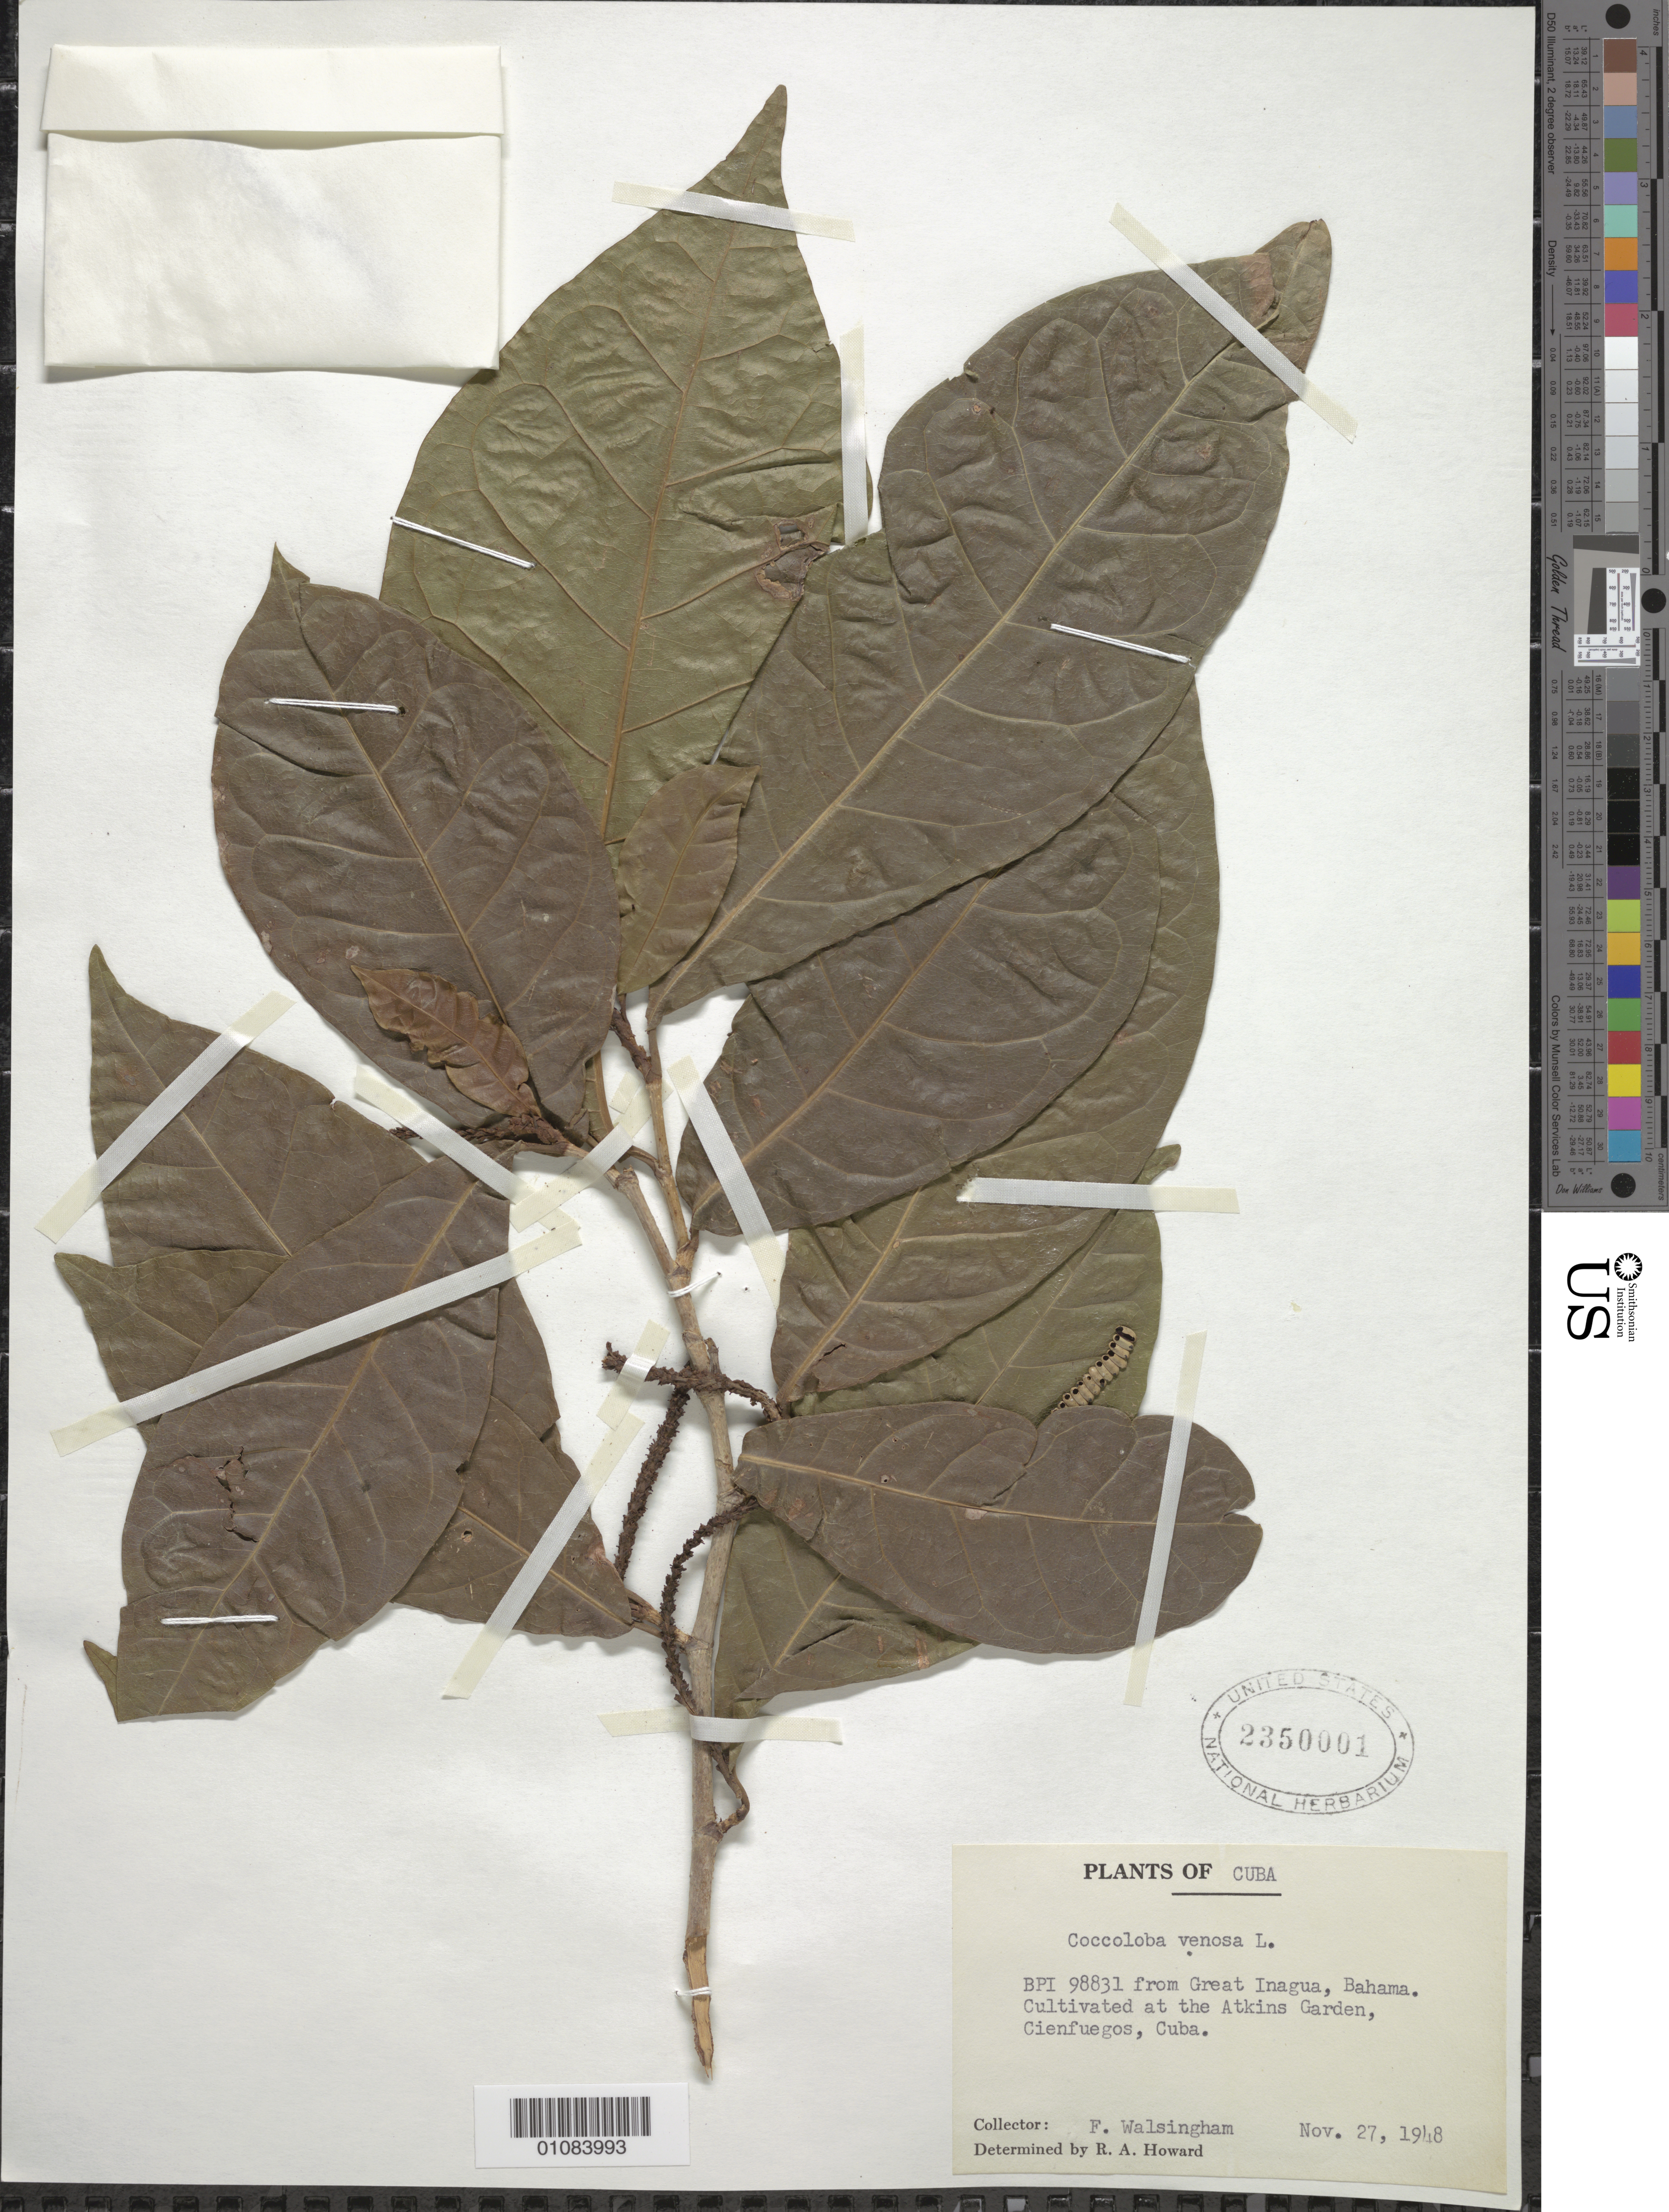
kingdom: Plantae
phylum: Tracheophyta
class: Magnoliopsida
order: Caryophyllales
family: Polygonaceae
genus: Coccoloba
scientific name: Coccoloba venosa var. major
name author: Lindau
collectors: F. Walsingham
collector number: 98831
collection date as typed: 27 Nov 1948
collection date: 1948-11-27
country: Cuba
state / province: Cienfuegos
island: Cuba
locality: BPI 98831 from Great Inagua, Bahama Cultivated at the Atkins Garden, Cienfuegos, Cuba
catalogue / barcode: US 2350001